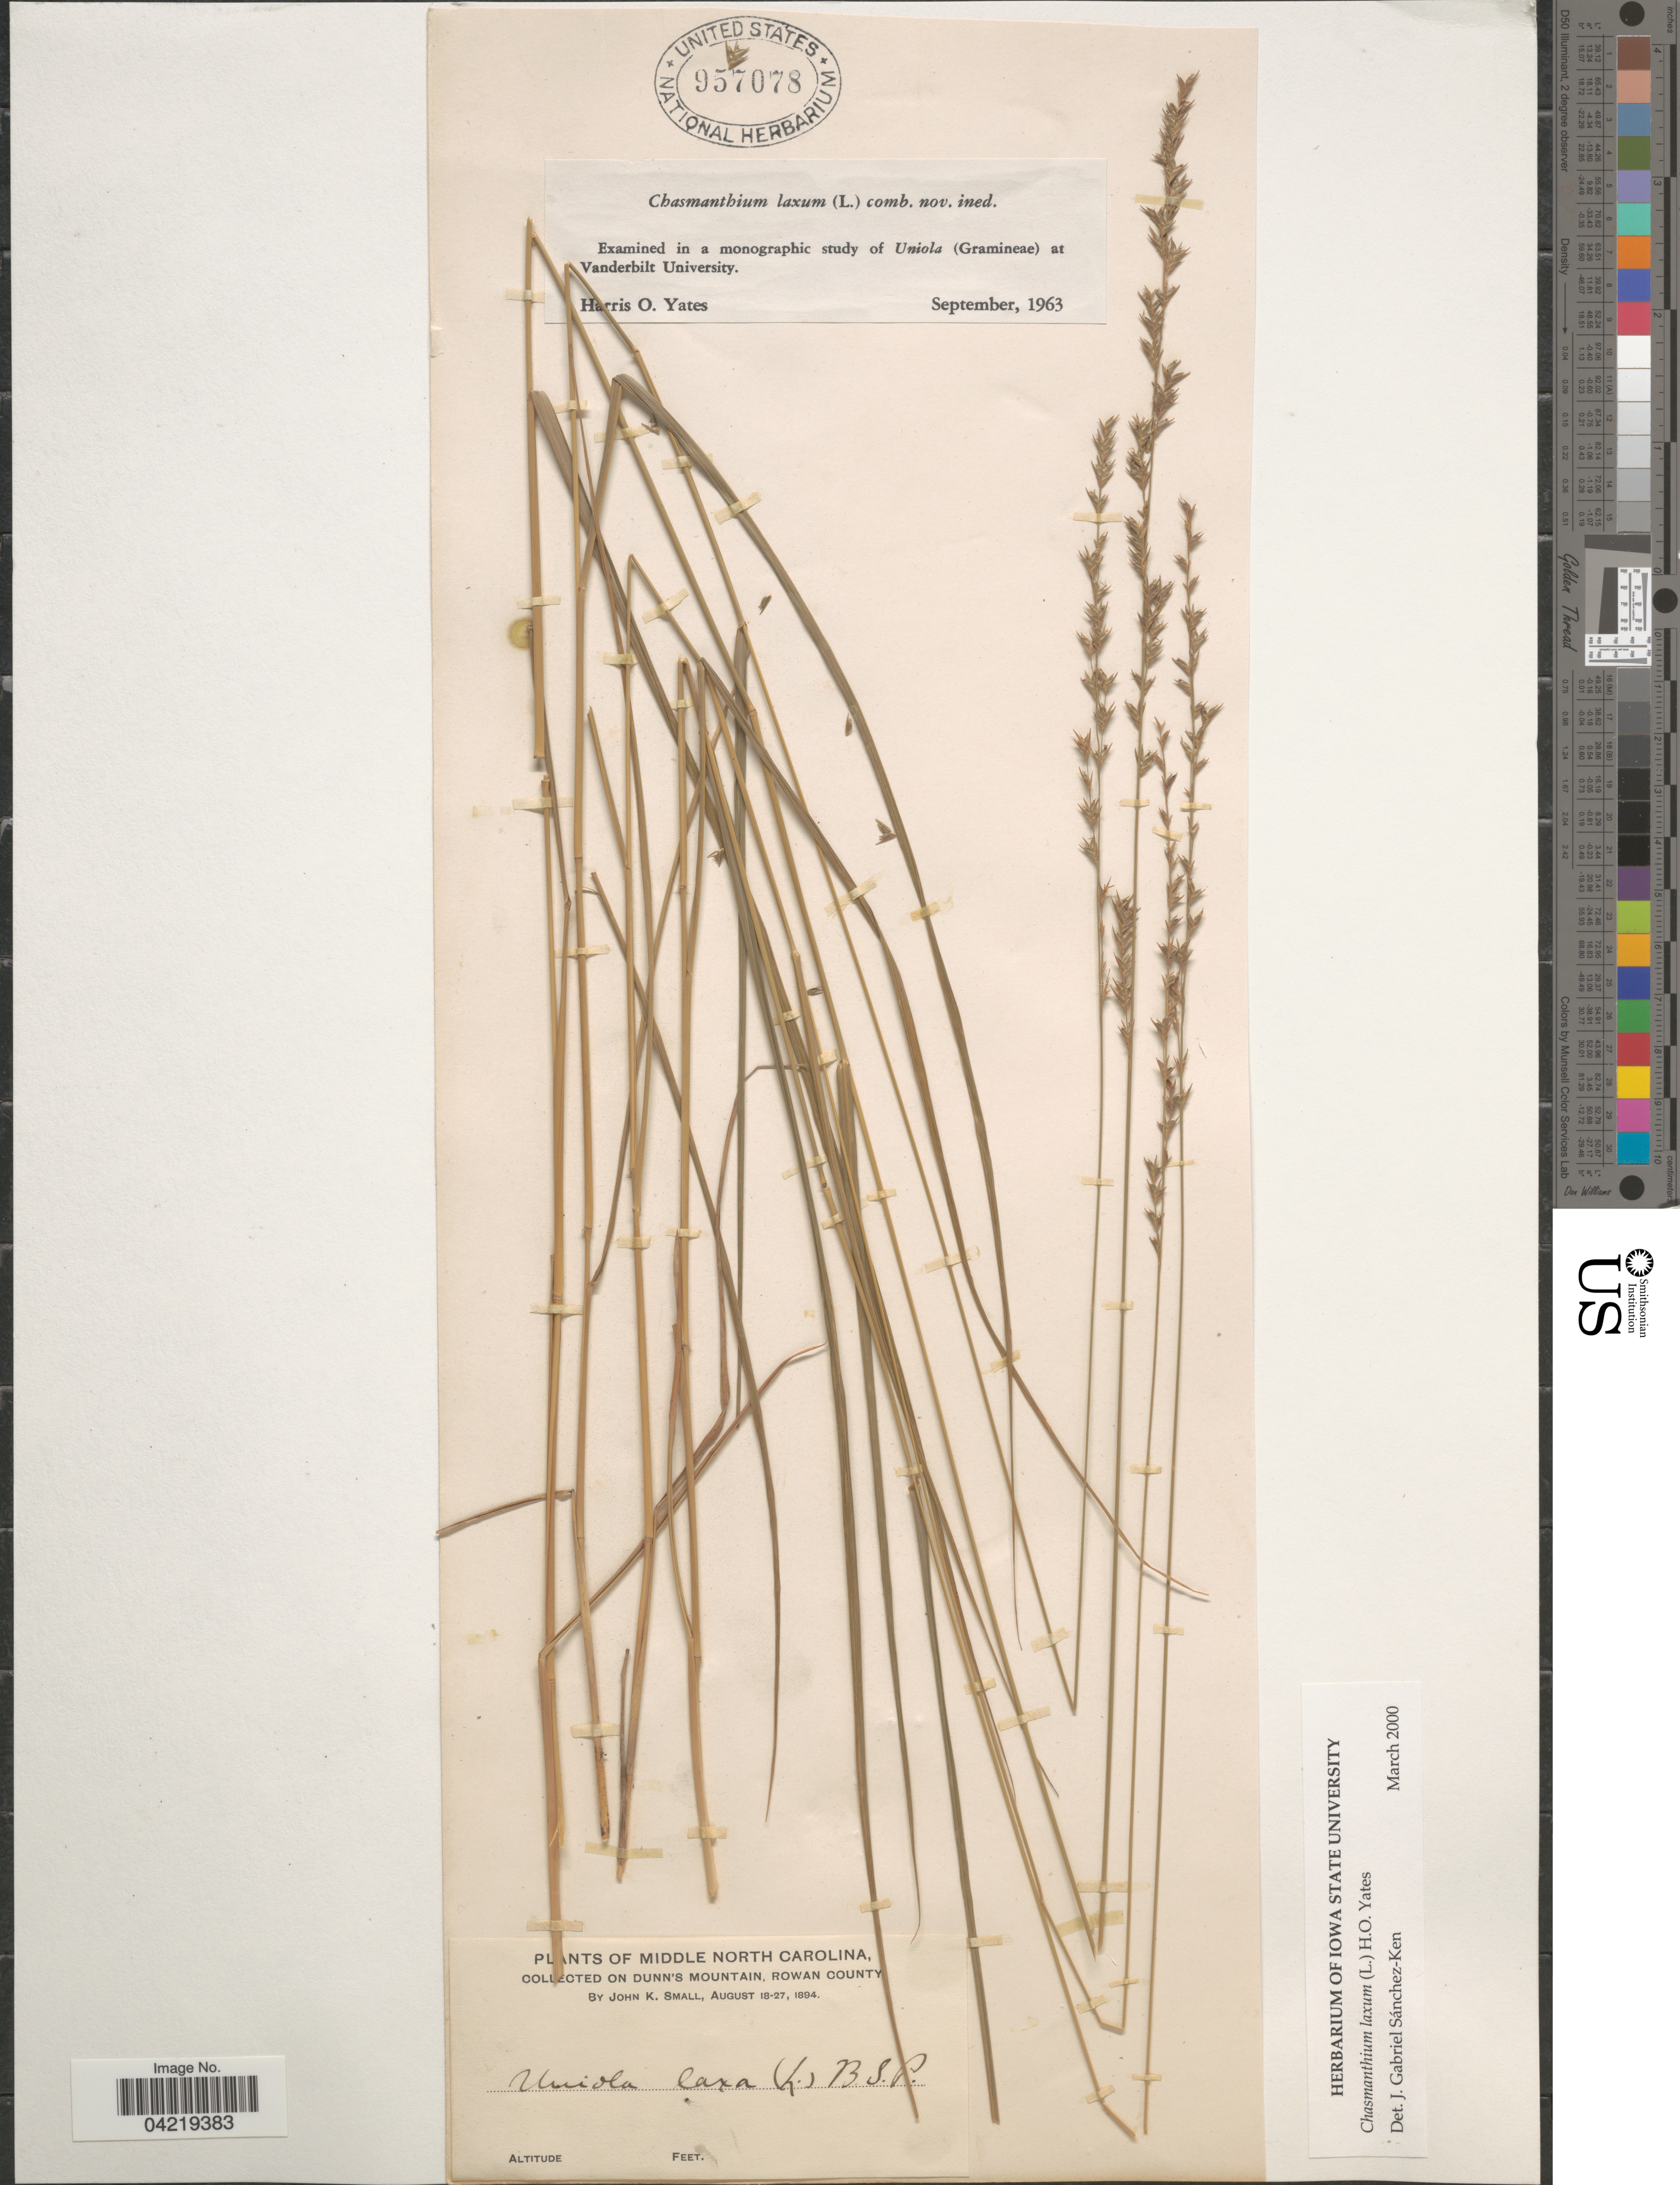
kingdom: Plantae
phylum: Tracheophyta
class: Liliopsida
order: Poales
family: Poaceae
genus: Chasmanthium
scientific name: Chasmanthium laxum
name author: (L.) H.O. Yates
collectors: J. K. Small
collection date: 1894-08-18/1894-08-27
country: United States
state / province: North Carolina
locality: Middle North Carolina. On Dunn's Mountain, Rowan County.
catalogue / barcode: US 957078